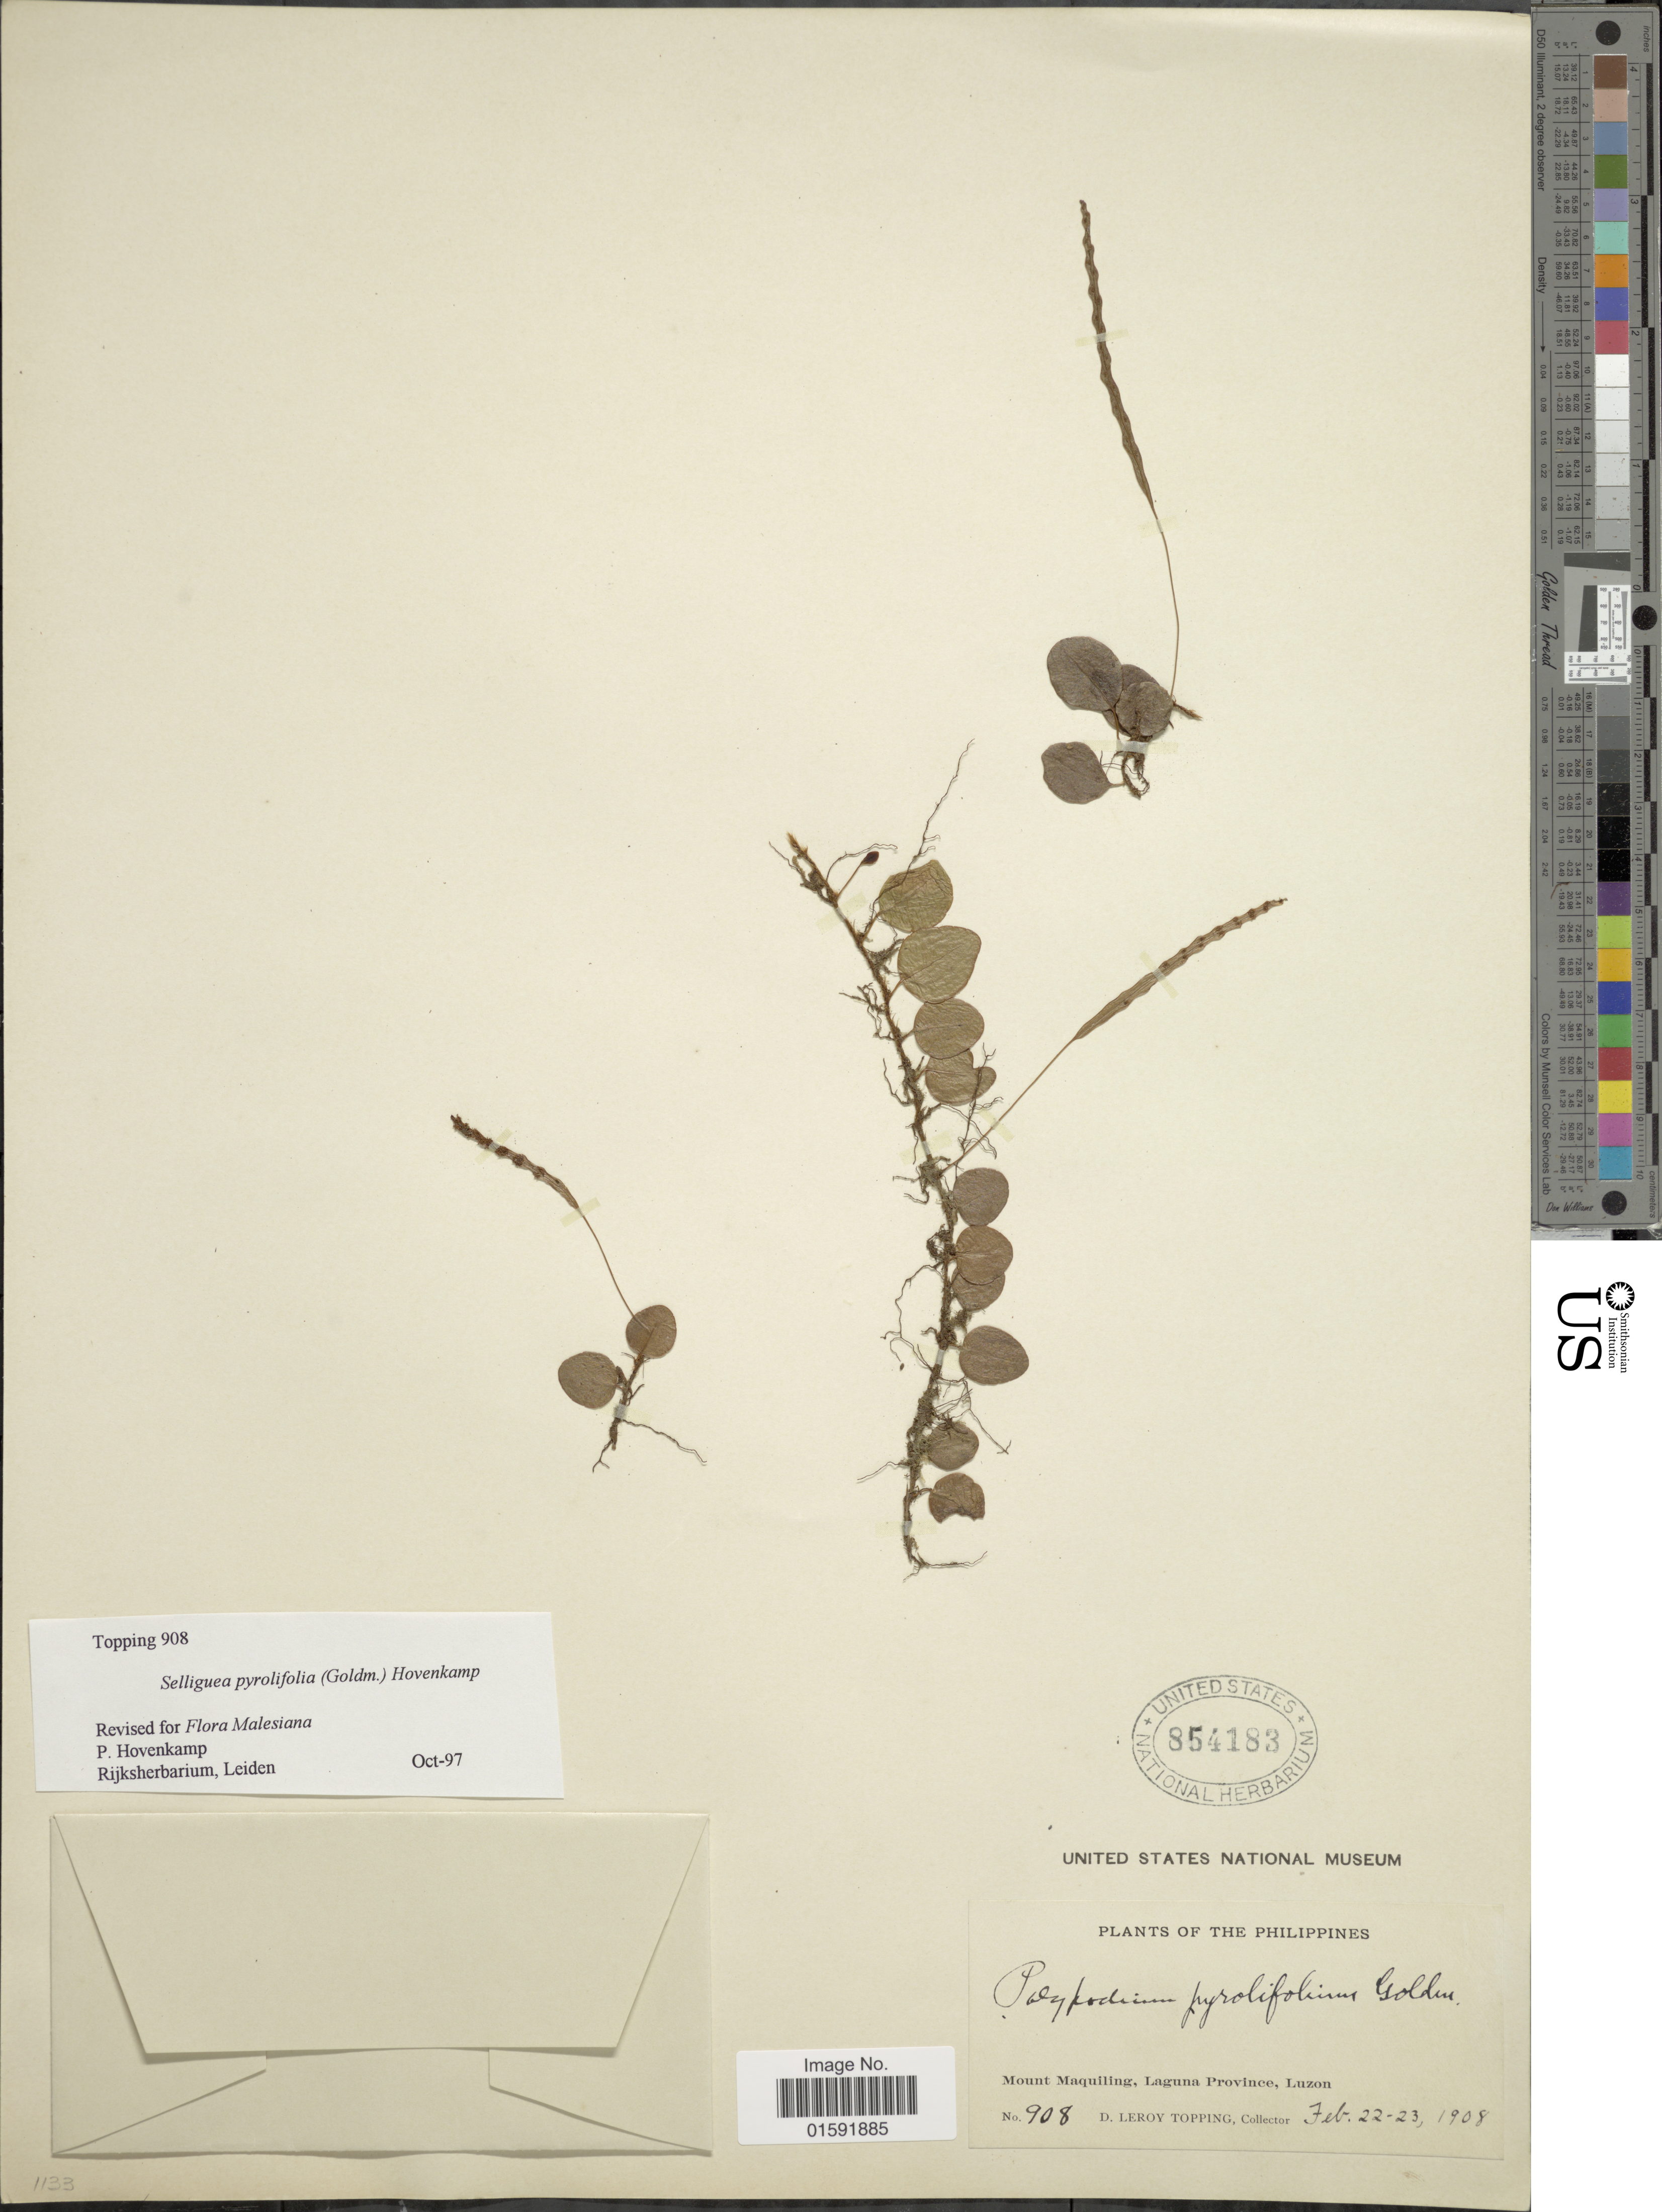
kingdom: Plantae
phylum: Tracheophyta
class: Polypodiopsida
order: Polypodiales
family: Polypodiaceae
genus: Selliguea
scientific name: Selliguea pyrolifolia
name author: (Goldm.) Hovenkamp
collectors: D. L. Topping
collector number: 908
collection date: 1908-02-22/1908-02-23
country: Philippines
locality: Mount Maquiling, Laguna Province, Luzon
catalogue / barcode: US 854183